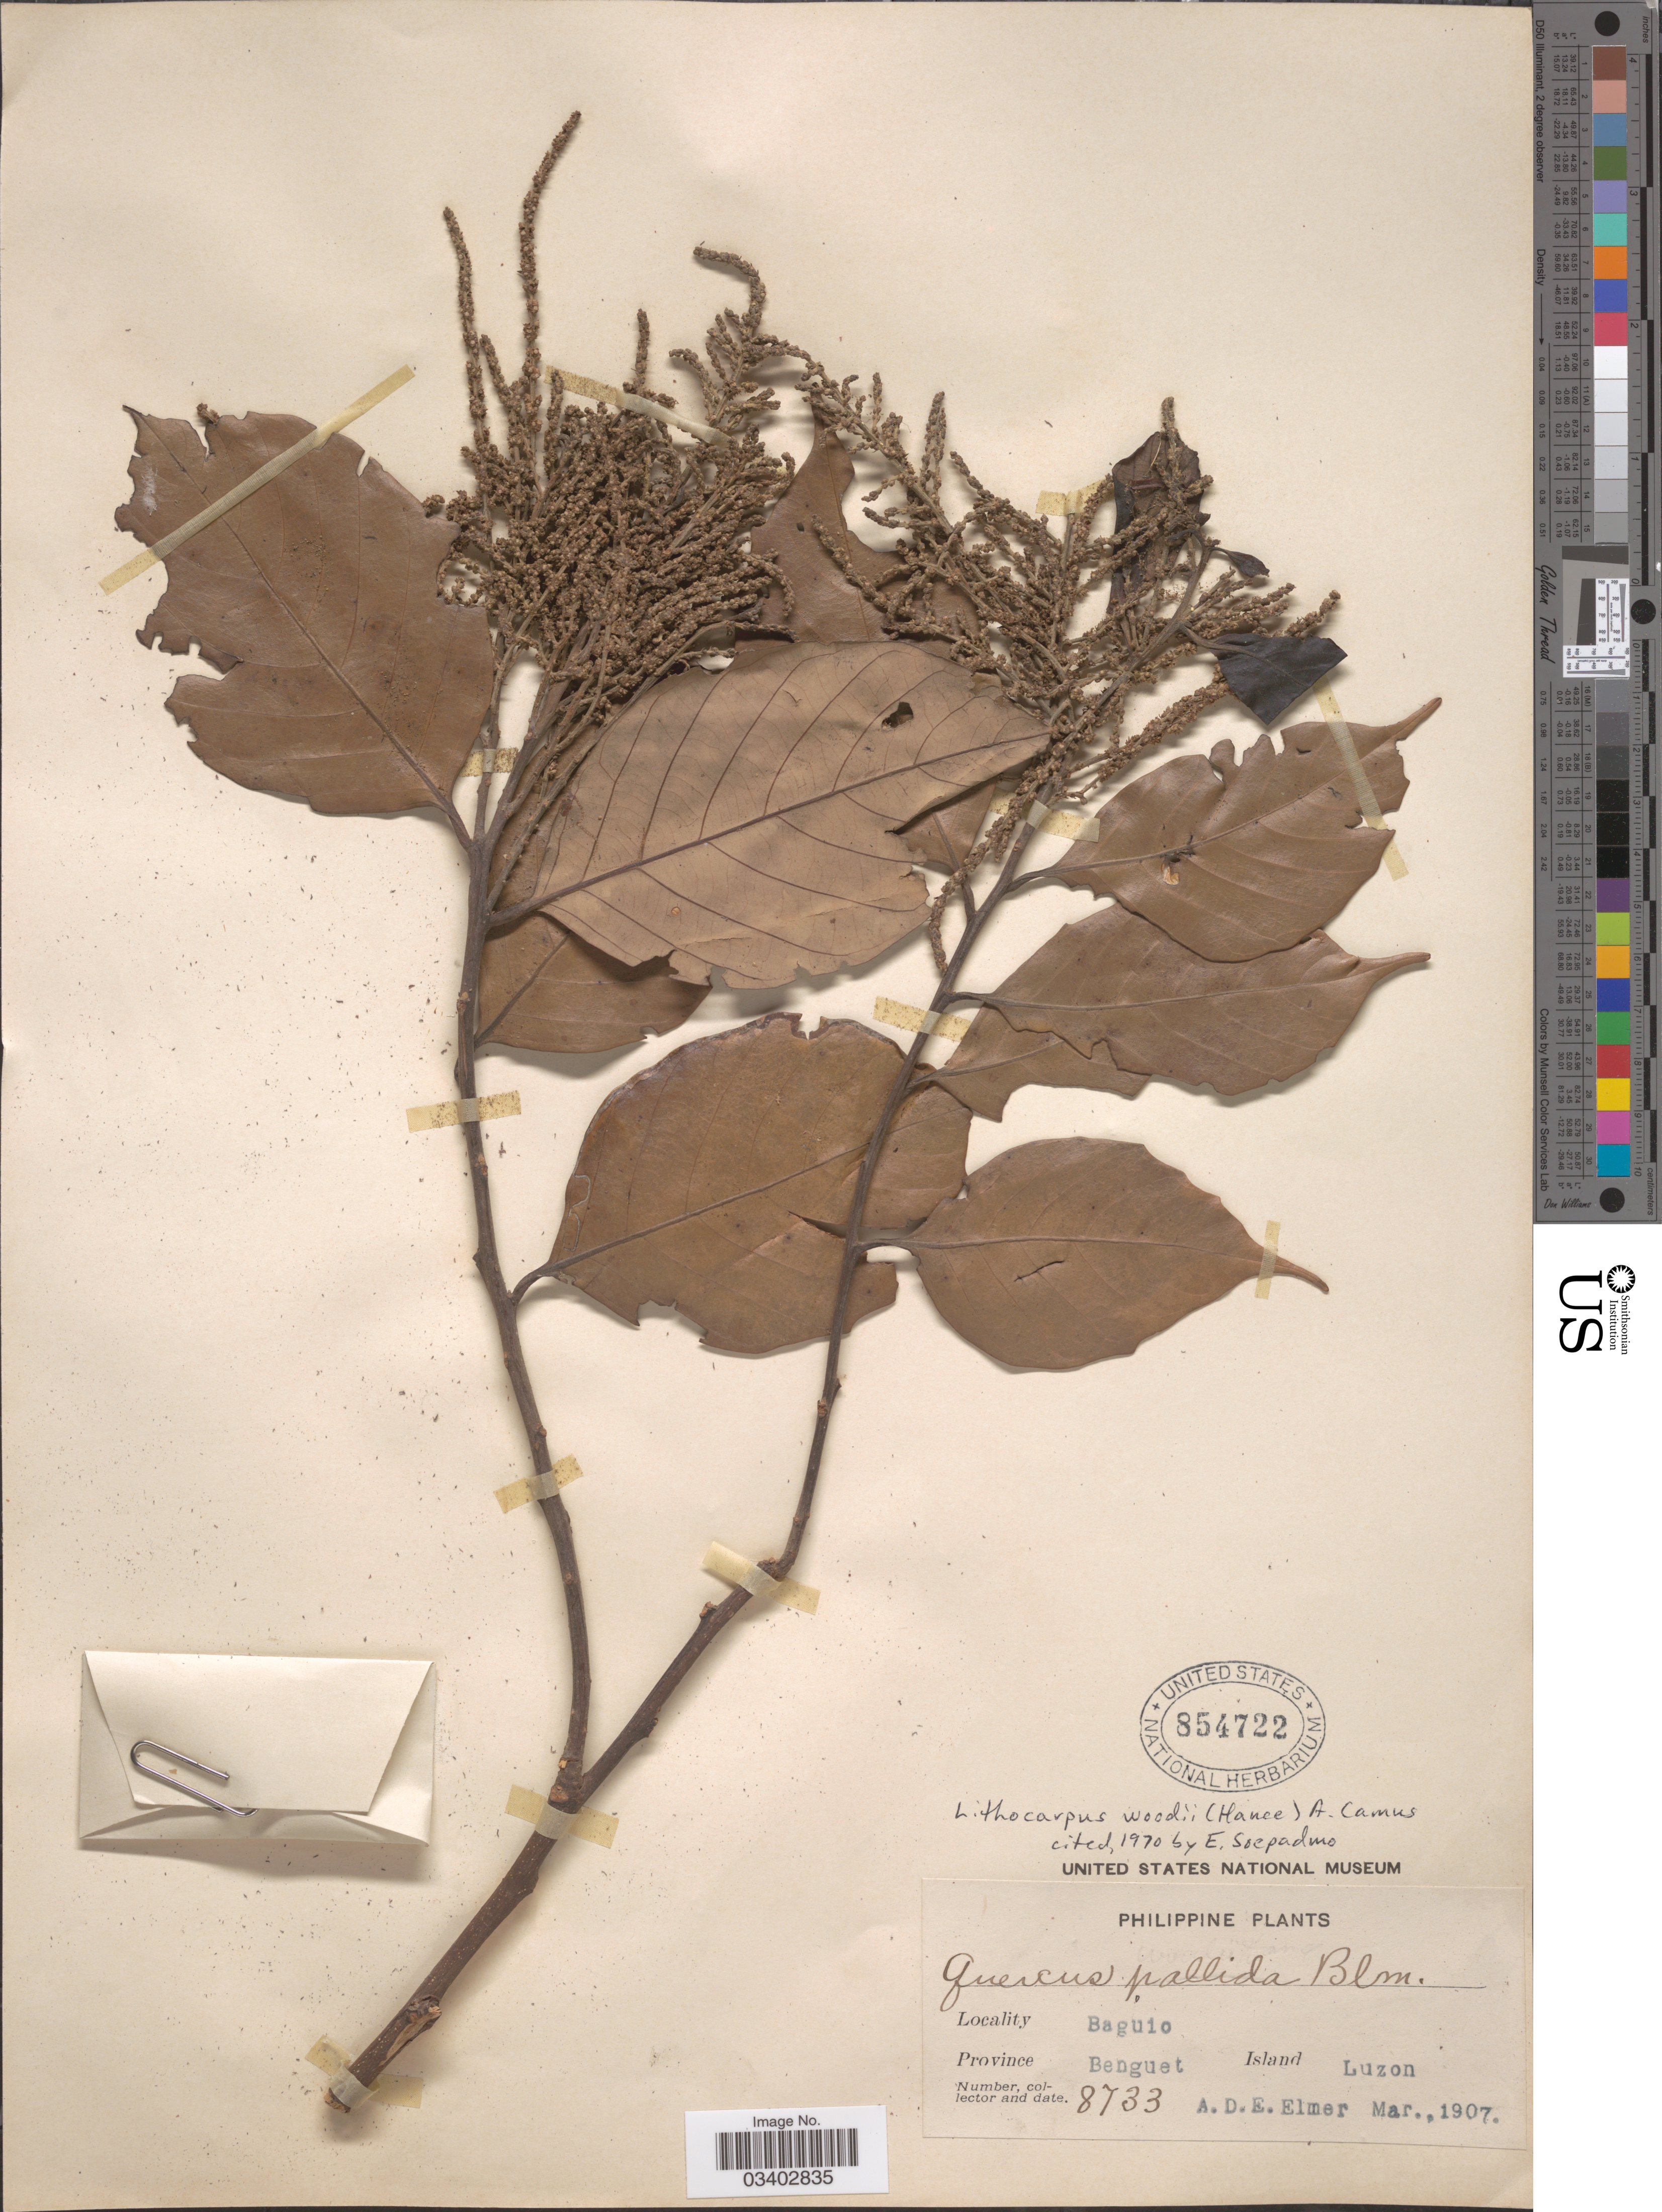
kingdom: Plantae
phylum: Tracheophyta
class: Magnoliopsida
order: Fagales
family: Fagaceae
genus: Lithocarpus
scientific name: Lithocarpus woodii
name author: (Hance) A. Camus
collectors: A. D. E. Elmer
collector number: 8733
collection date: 1907-03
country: Philippines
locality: Baguio. Province Benguet. Island Luzon.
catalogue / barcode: US 854722